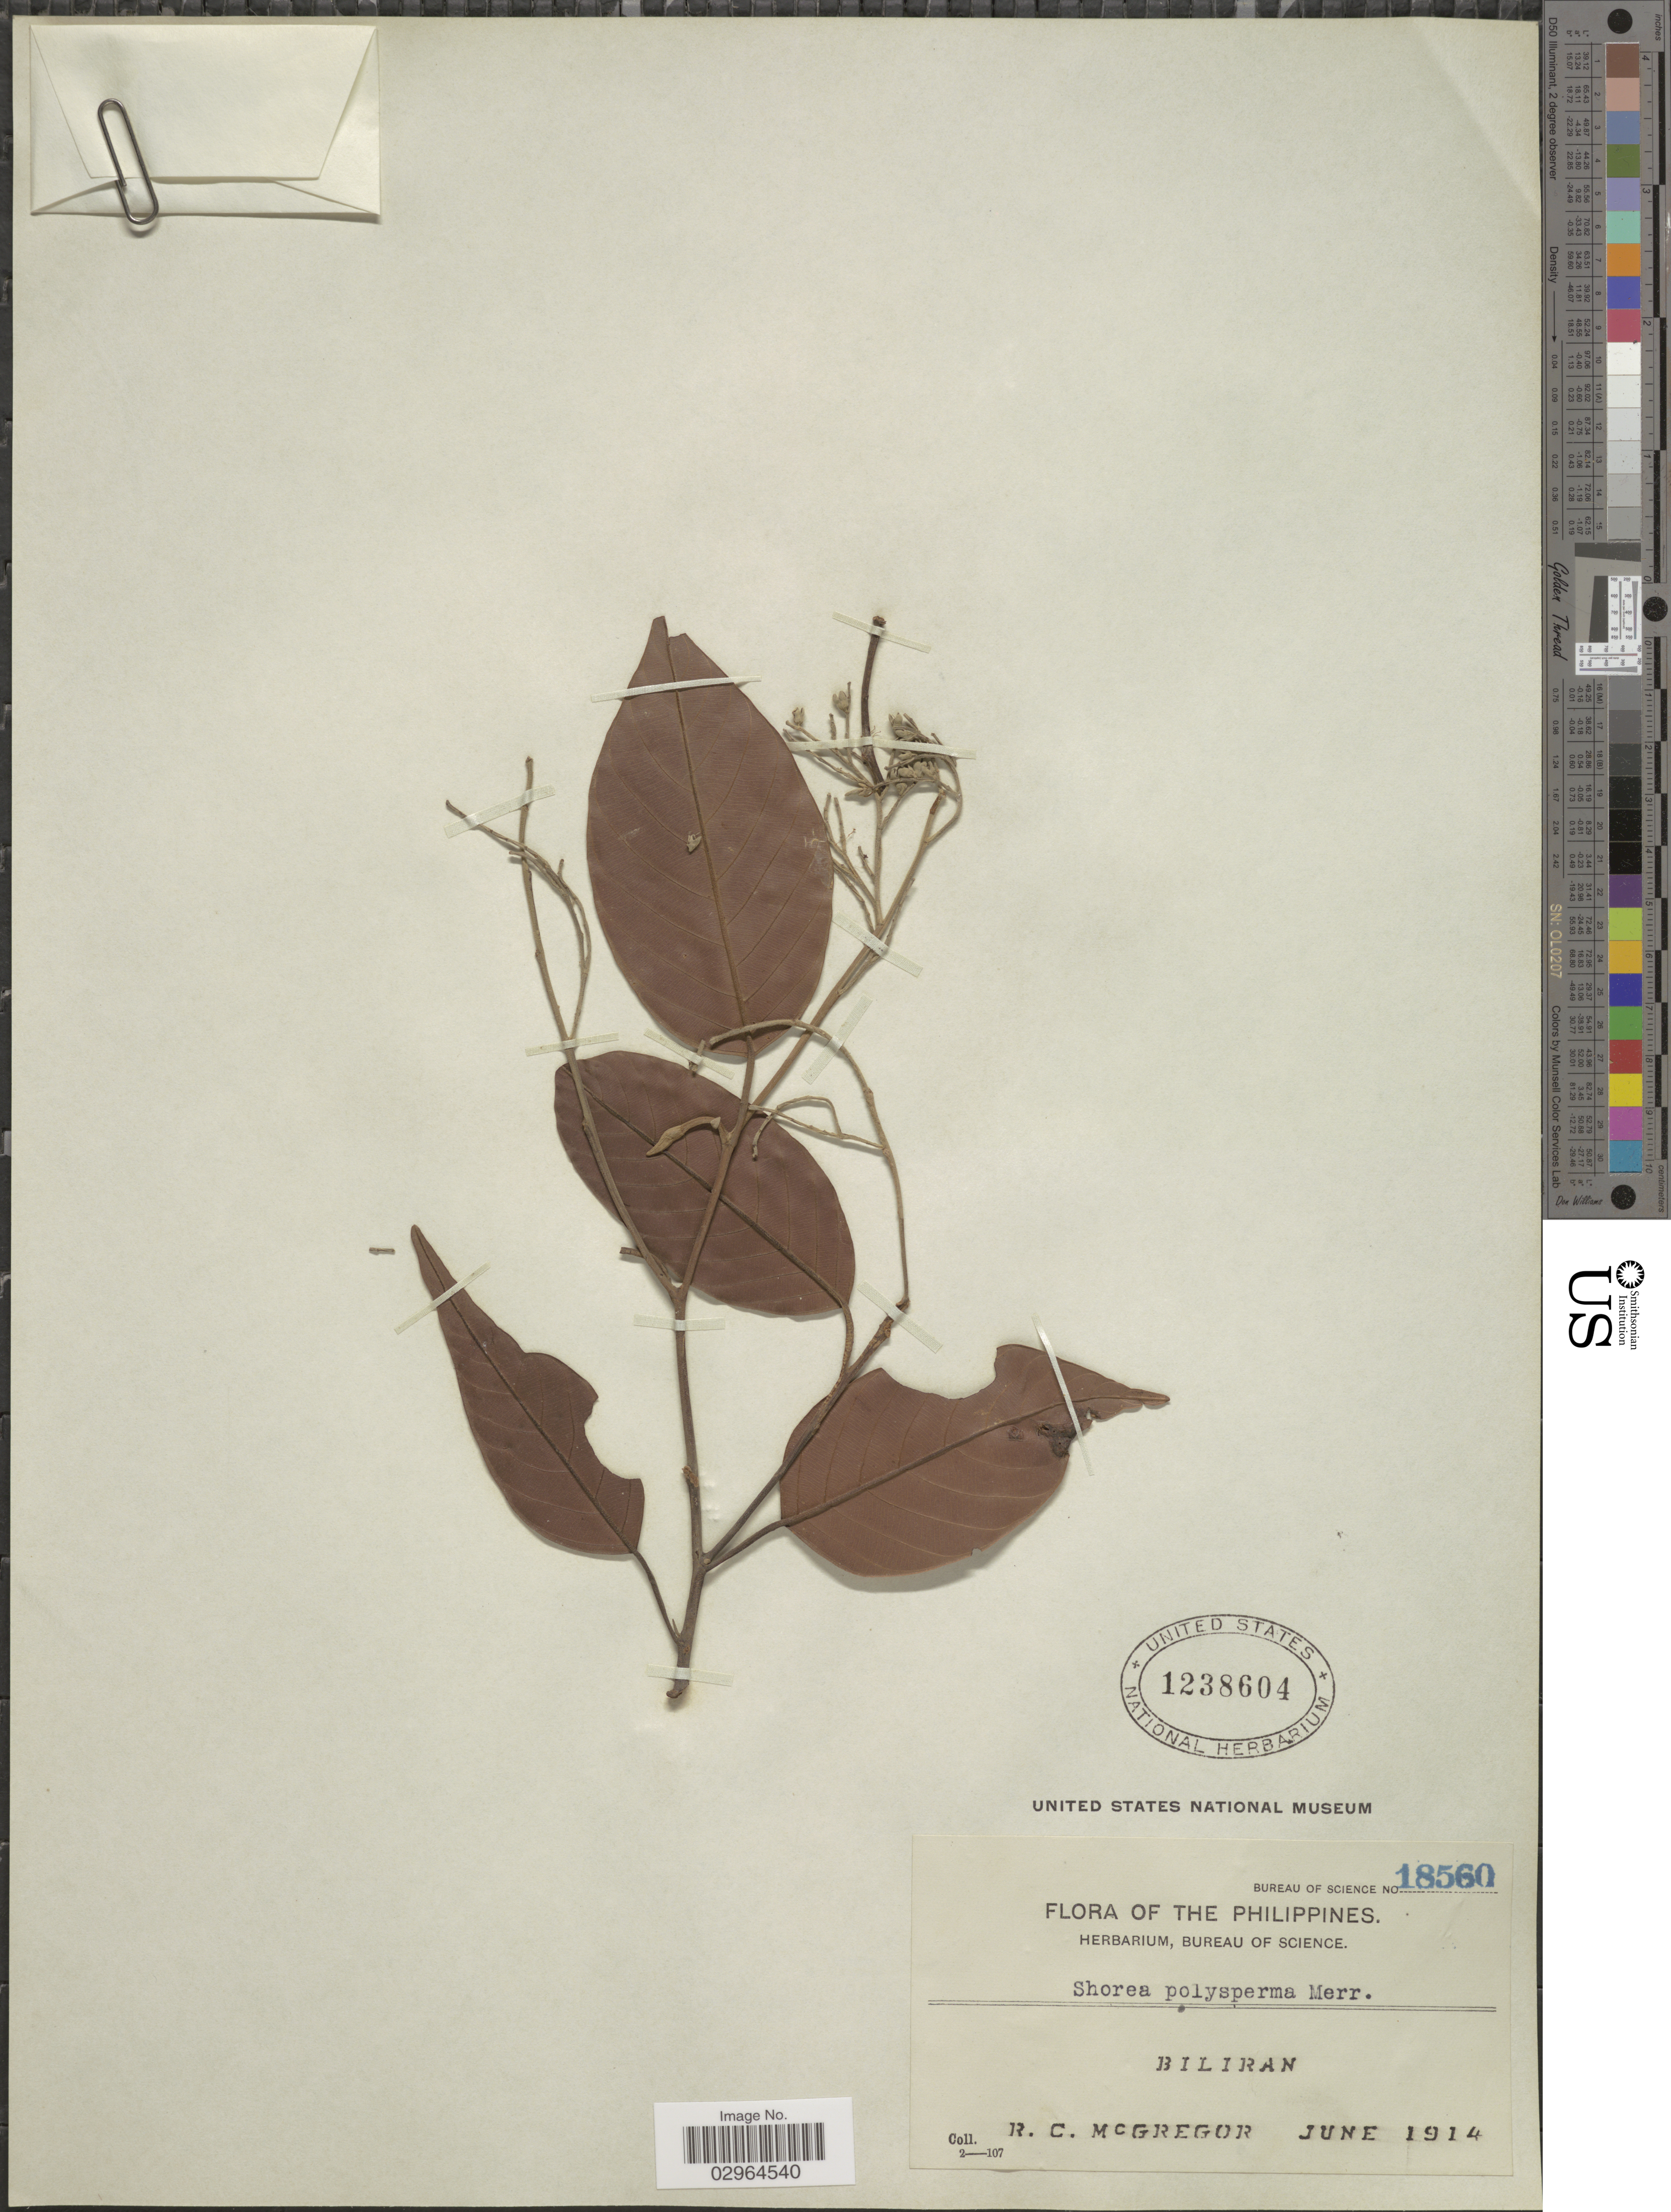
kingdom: Plantae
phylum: Tracheophyta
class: Magnoliopsida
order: Malvales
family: Dipterocarpaceae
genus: Rubroshorea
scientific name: Rubroshorea polysperma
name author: (Blanco) P.S. Ashton & J. Heck.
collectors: R. C. McGregor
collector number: Bureau of Science 18560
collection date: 1914-06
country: Philippines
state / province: Eastern Visayas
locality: Biliran.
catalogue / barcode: US 1238604